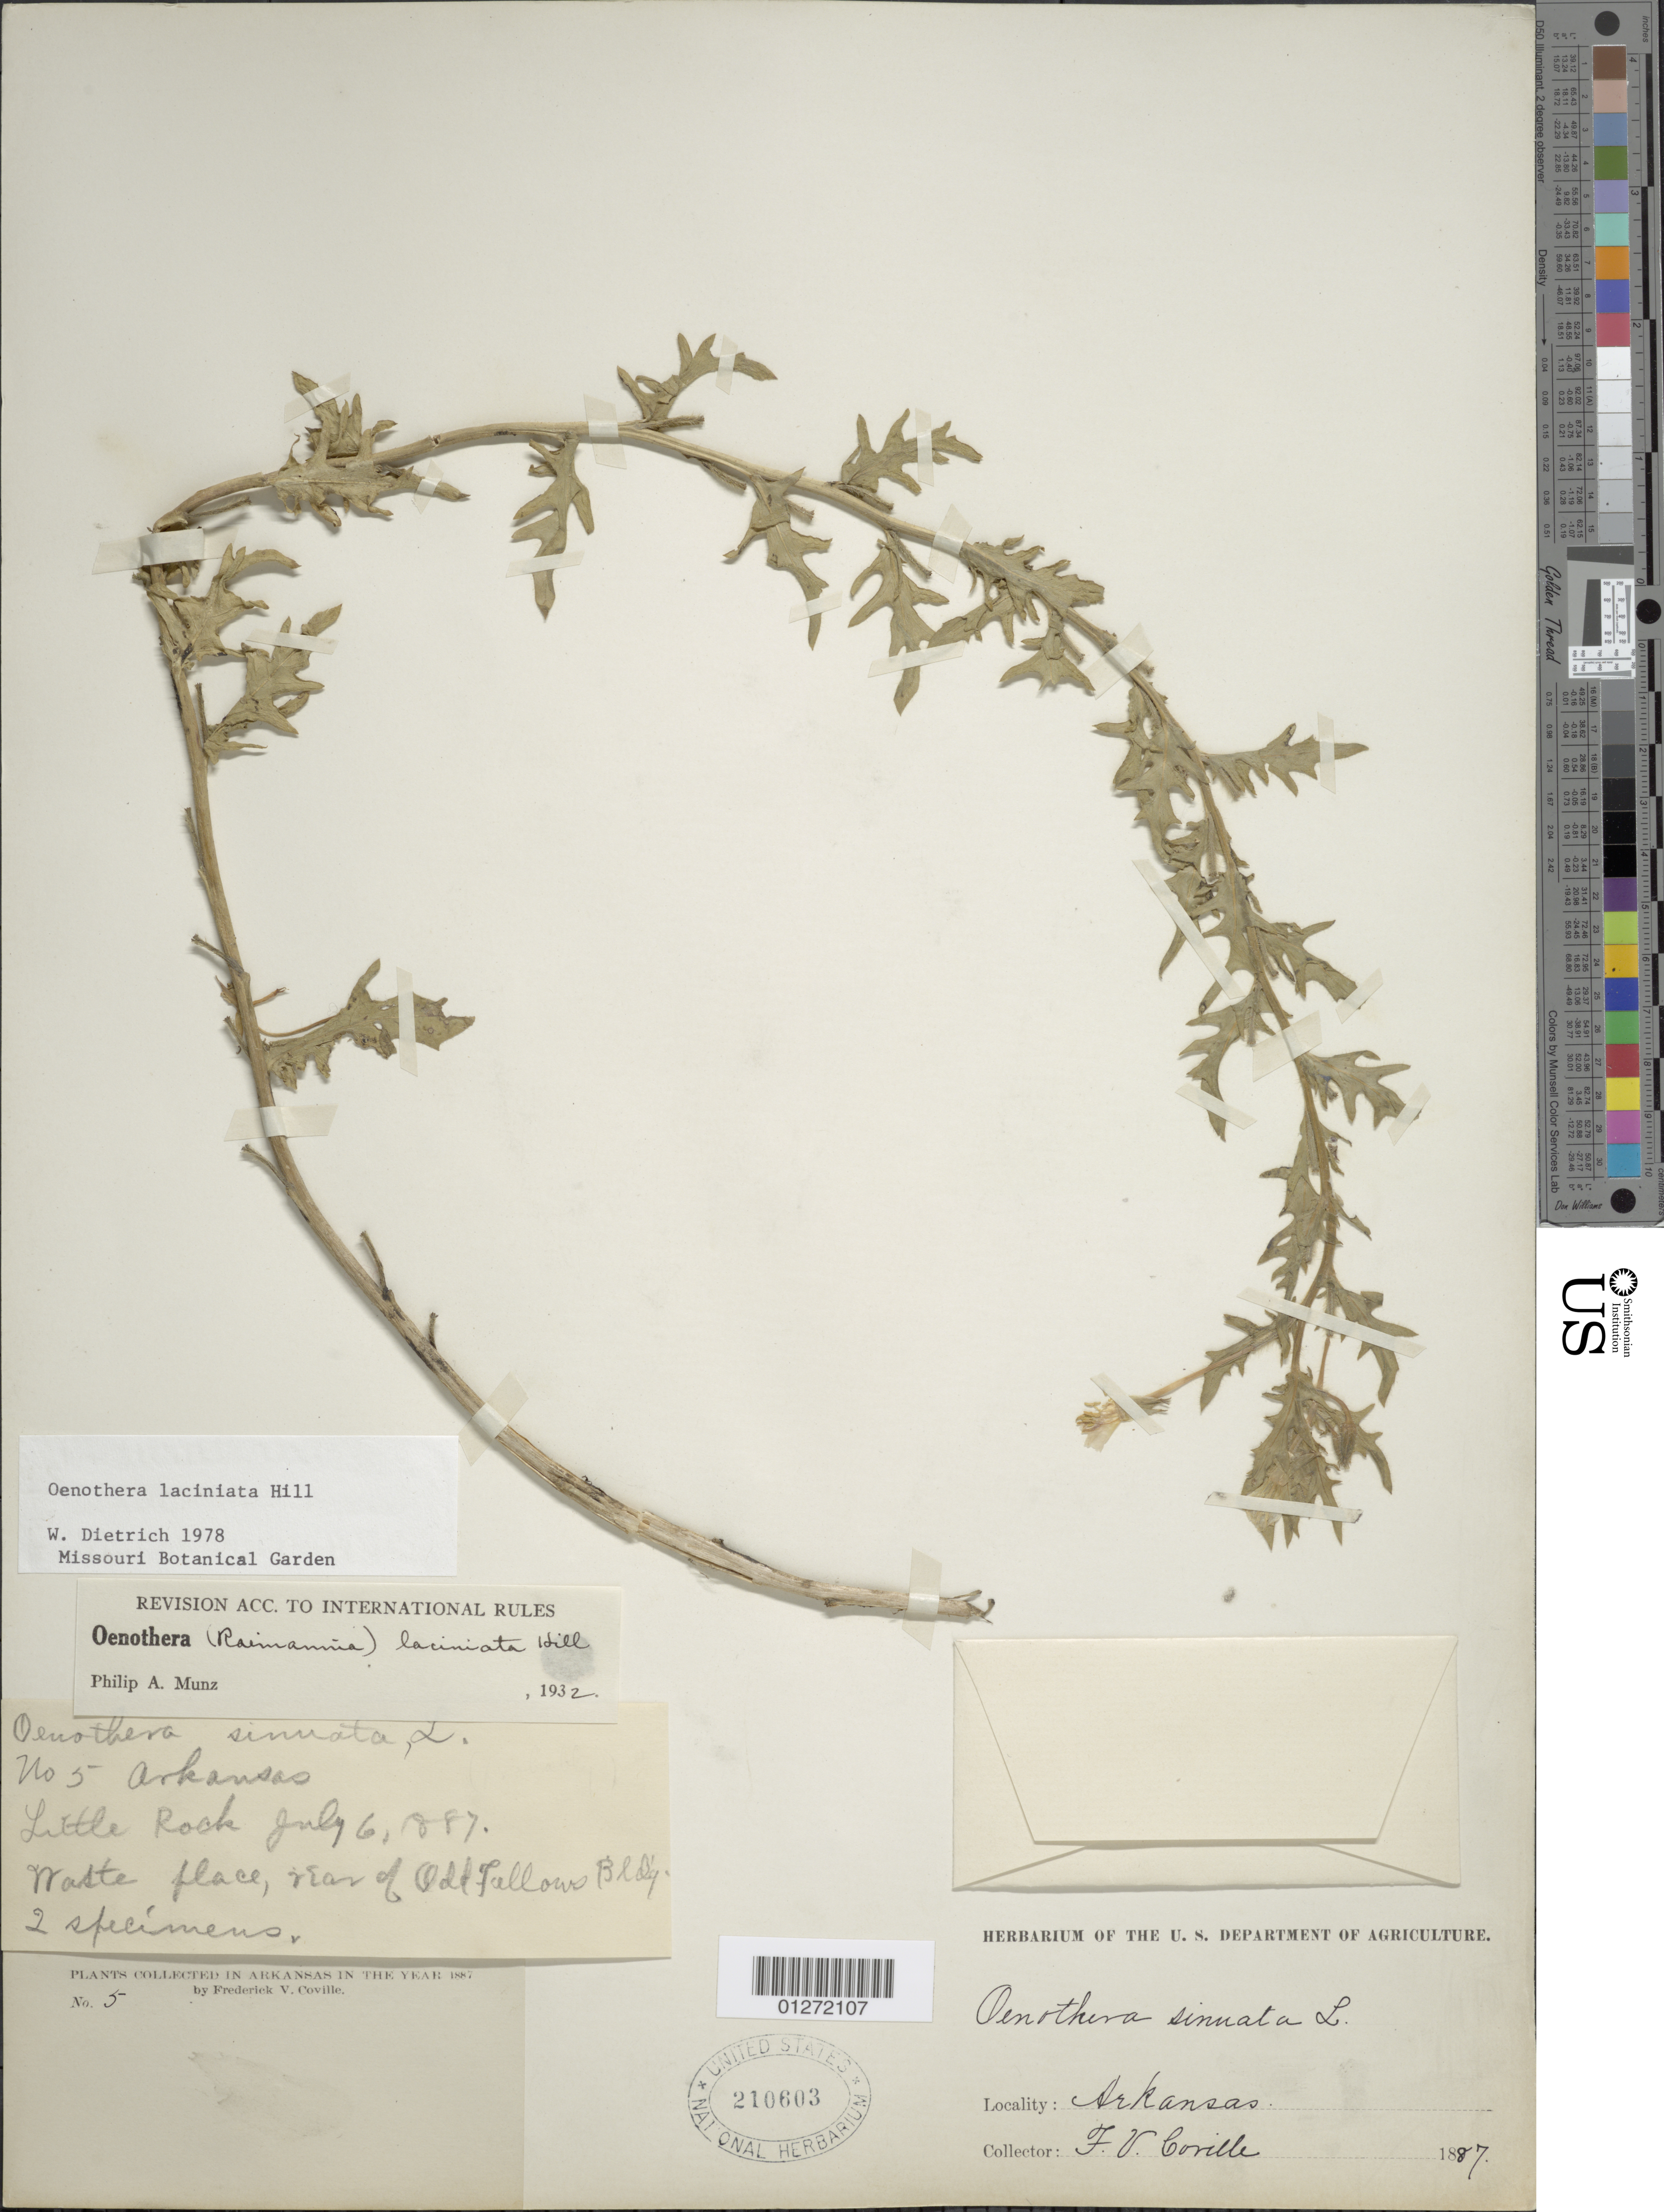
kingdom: Plantae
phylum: Tracheophyta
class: Magnoliopsida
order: Myrtales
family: Onagraceae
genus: Oenothera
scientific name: Oenothera laciniata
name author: Hill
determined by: Dietrich, W.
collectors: F. V. Coville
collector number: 5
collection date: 1887-07-06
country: United States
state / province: Arkansas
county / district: Pulaski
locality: Little Rock, waste place, near Old Fellows Bld.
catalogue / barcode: US 210603